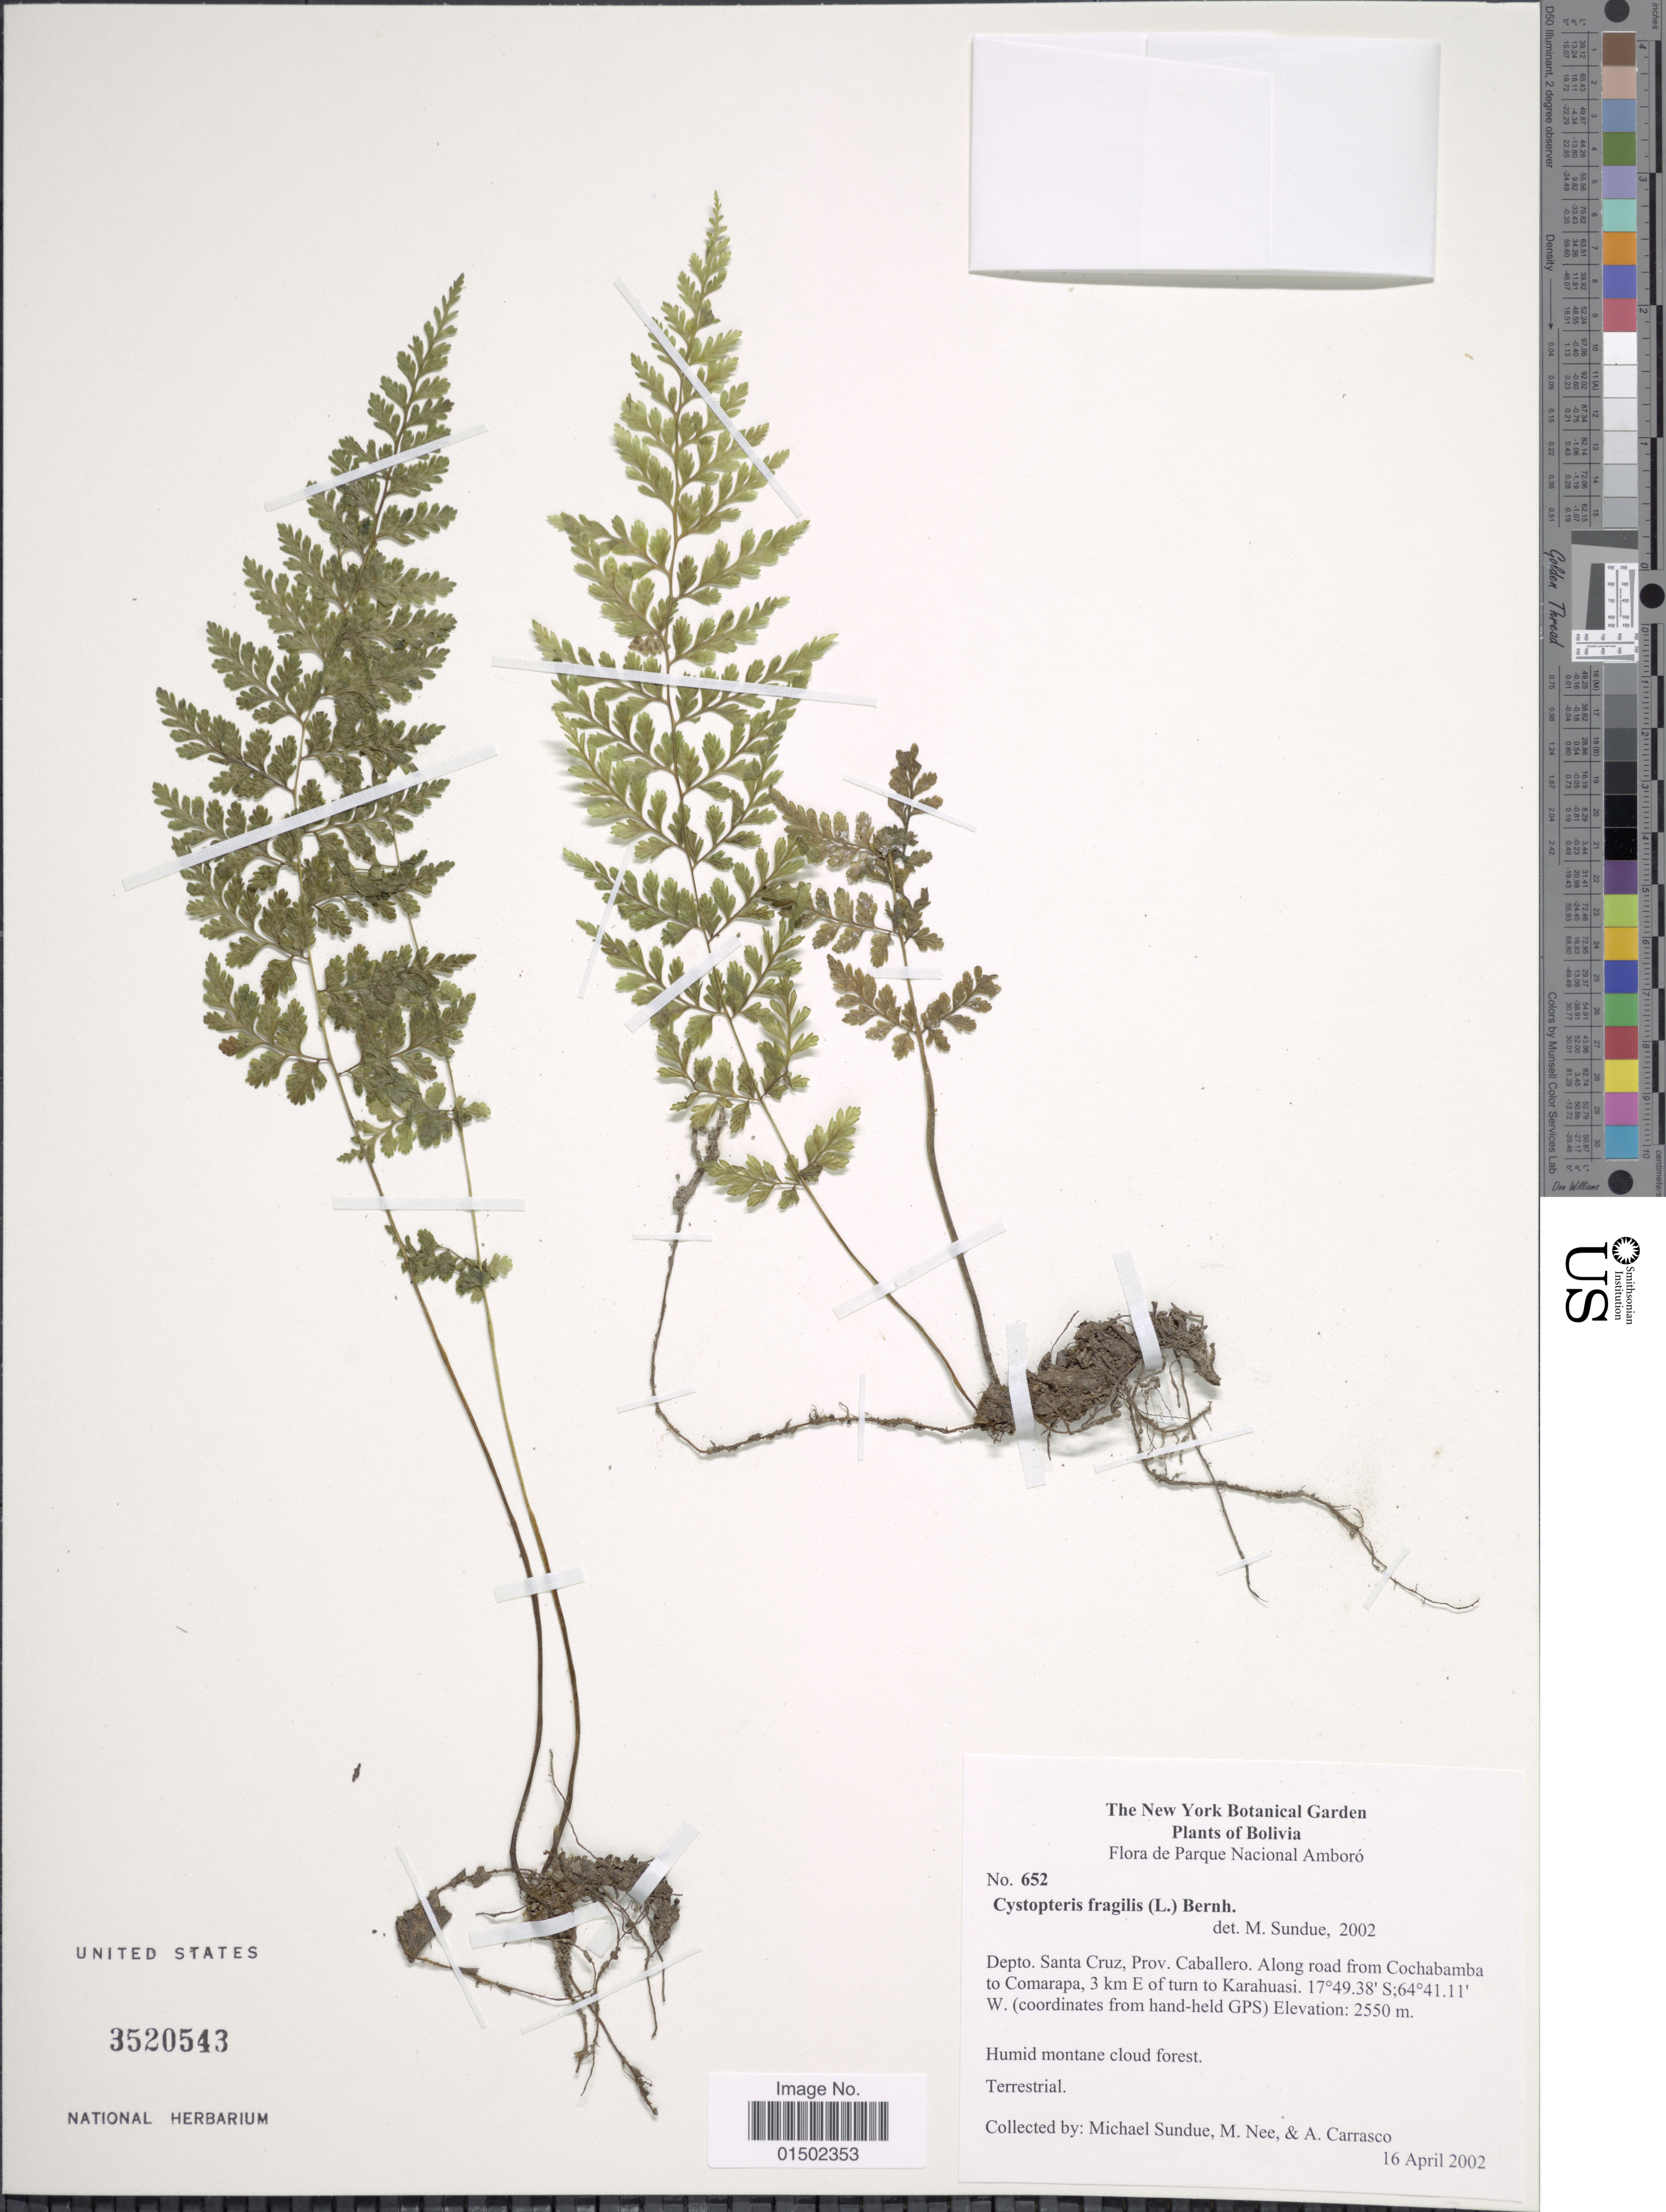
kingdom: Plantae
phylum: Tracheophyta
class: Polypodiopsida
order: Polypodiales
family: Cystopteridaceae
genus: Cystopteris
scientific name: Cystopteris diaphana x C. fragilis (L.) Bernh.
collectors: M. Sundue, M. Nee & A. Carrasco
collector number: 652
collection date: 2002-04-16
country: Bolivia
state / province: Santa Cruz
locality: Parque Nacional Amboro. Caballero. Along road from Cochabamba to Comarapa, 3 km E of turn to Karahuasi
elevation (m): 2550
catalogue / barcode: US 3520543